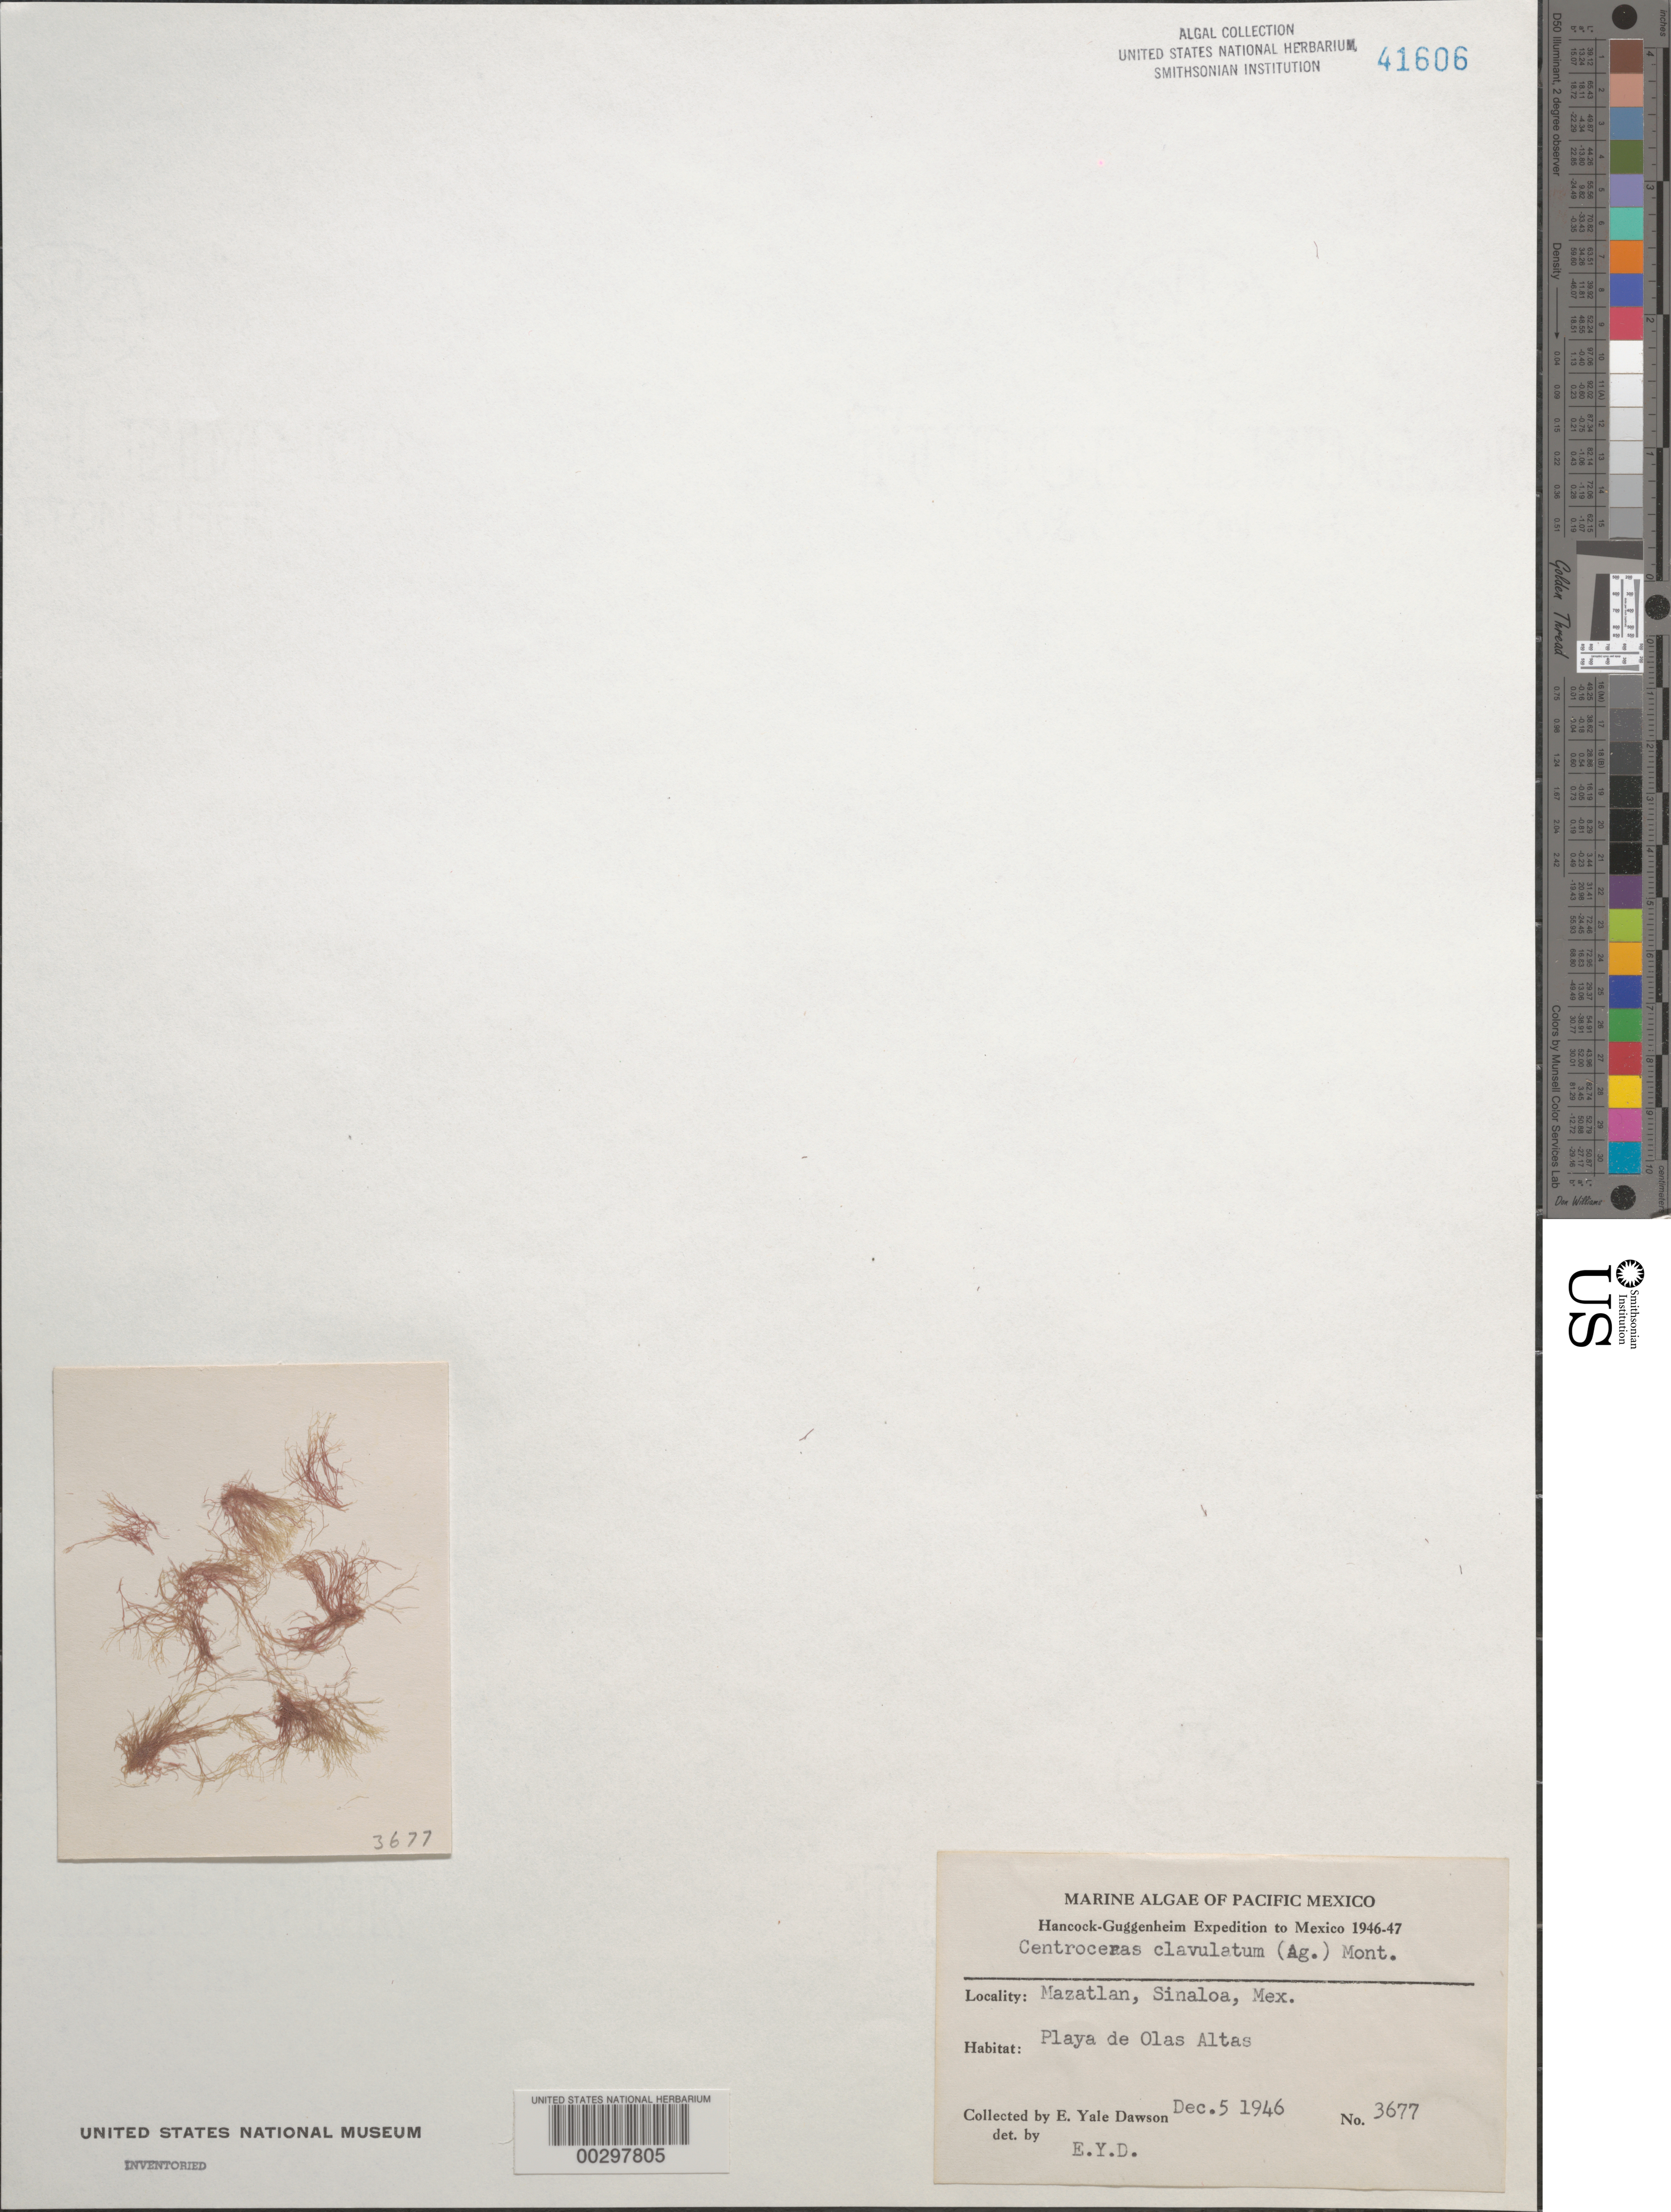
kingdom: Plantae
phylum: Rhodophyta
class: Florideophyceae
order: Ceramiales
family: Ceramiaceae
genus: Centroceras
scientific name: Centroceras clavulatum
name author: (C. Agardh) Mont.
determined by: Dawson, E. Y.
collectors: E. Y. Dawson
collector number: EYD 3677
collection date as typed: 05 Dec 1946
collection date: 1946-12-05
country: Mexico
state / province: Sinaloa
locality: Mazatlan, Playa de Olas Altas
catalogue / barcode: US 41606